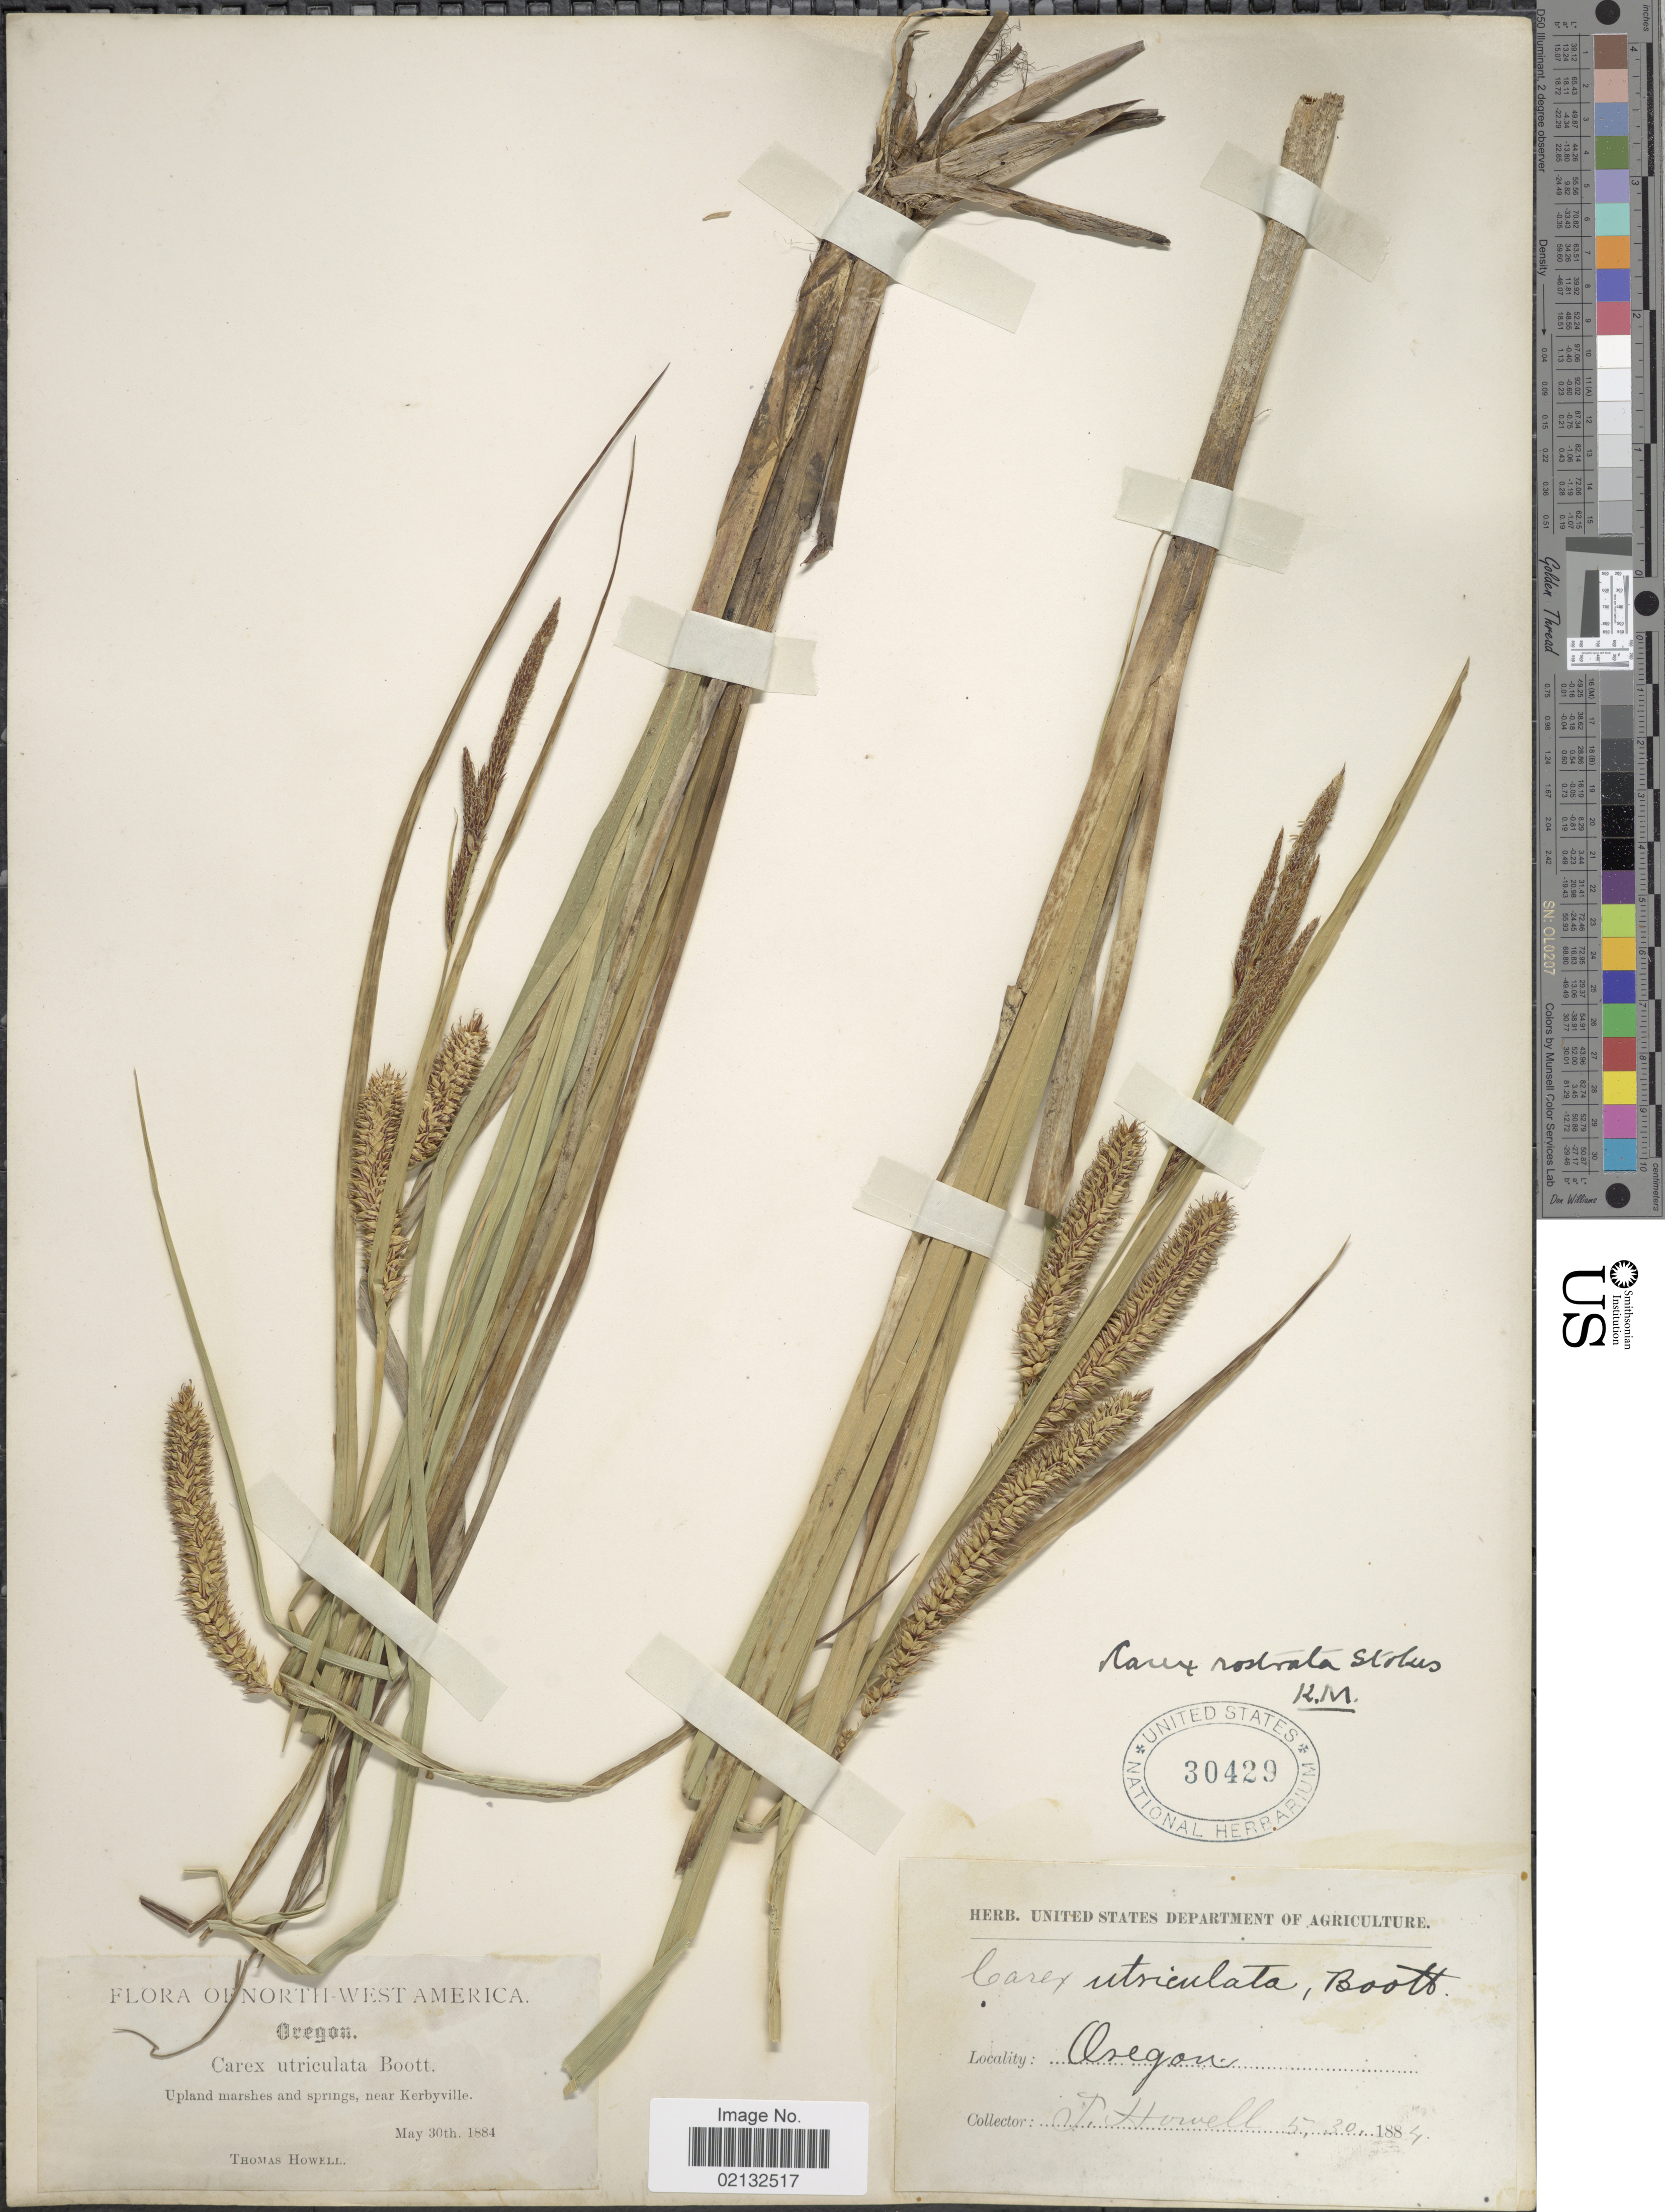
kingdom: Plantae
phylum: Tracheophyta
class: Liliopsida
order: Poales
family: Cyperaceae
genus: Carex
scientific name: Carex rostrata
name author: Stokes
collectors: T. Howell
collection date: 1884-05-30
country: United States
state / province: Oregon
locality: North-West America. Upland marshes and springs, near Kerbyville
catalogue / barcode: US 30429